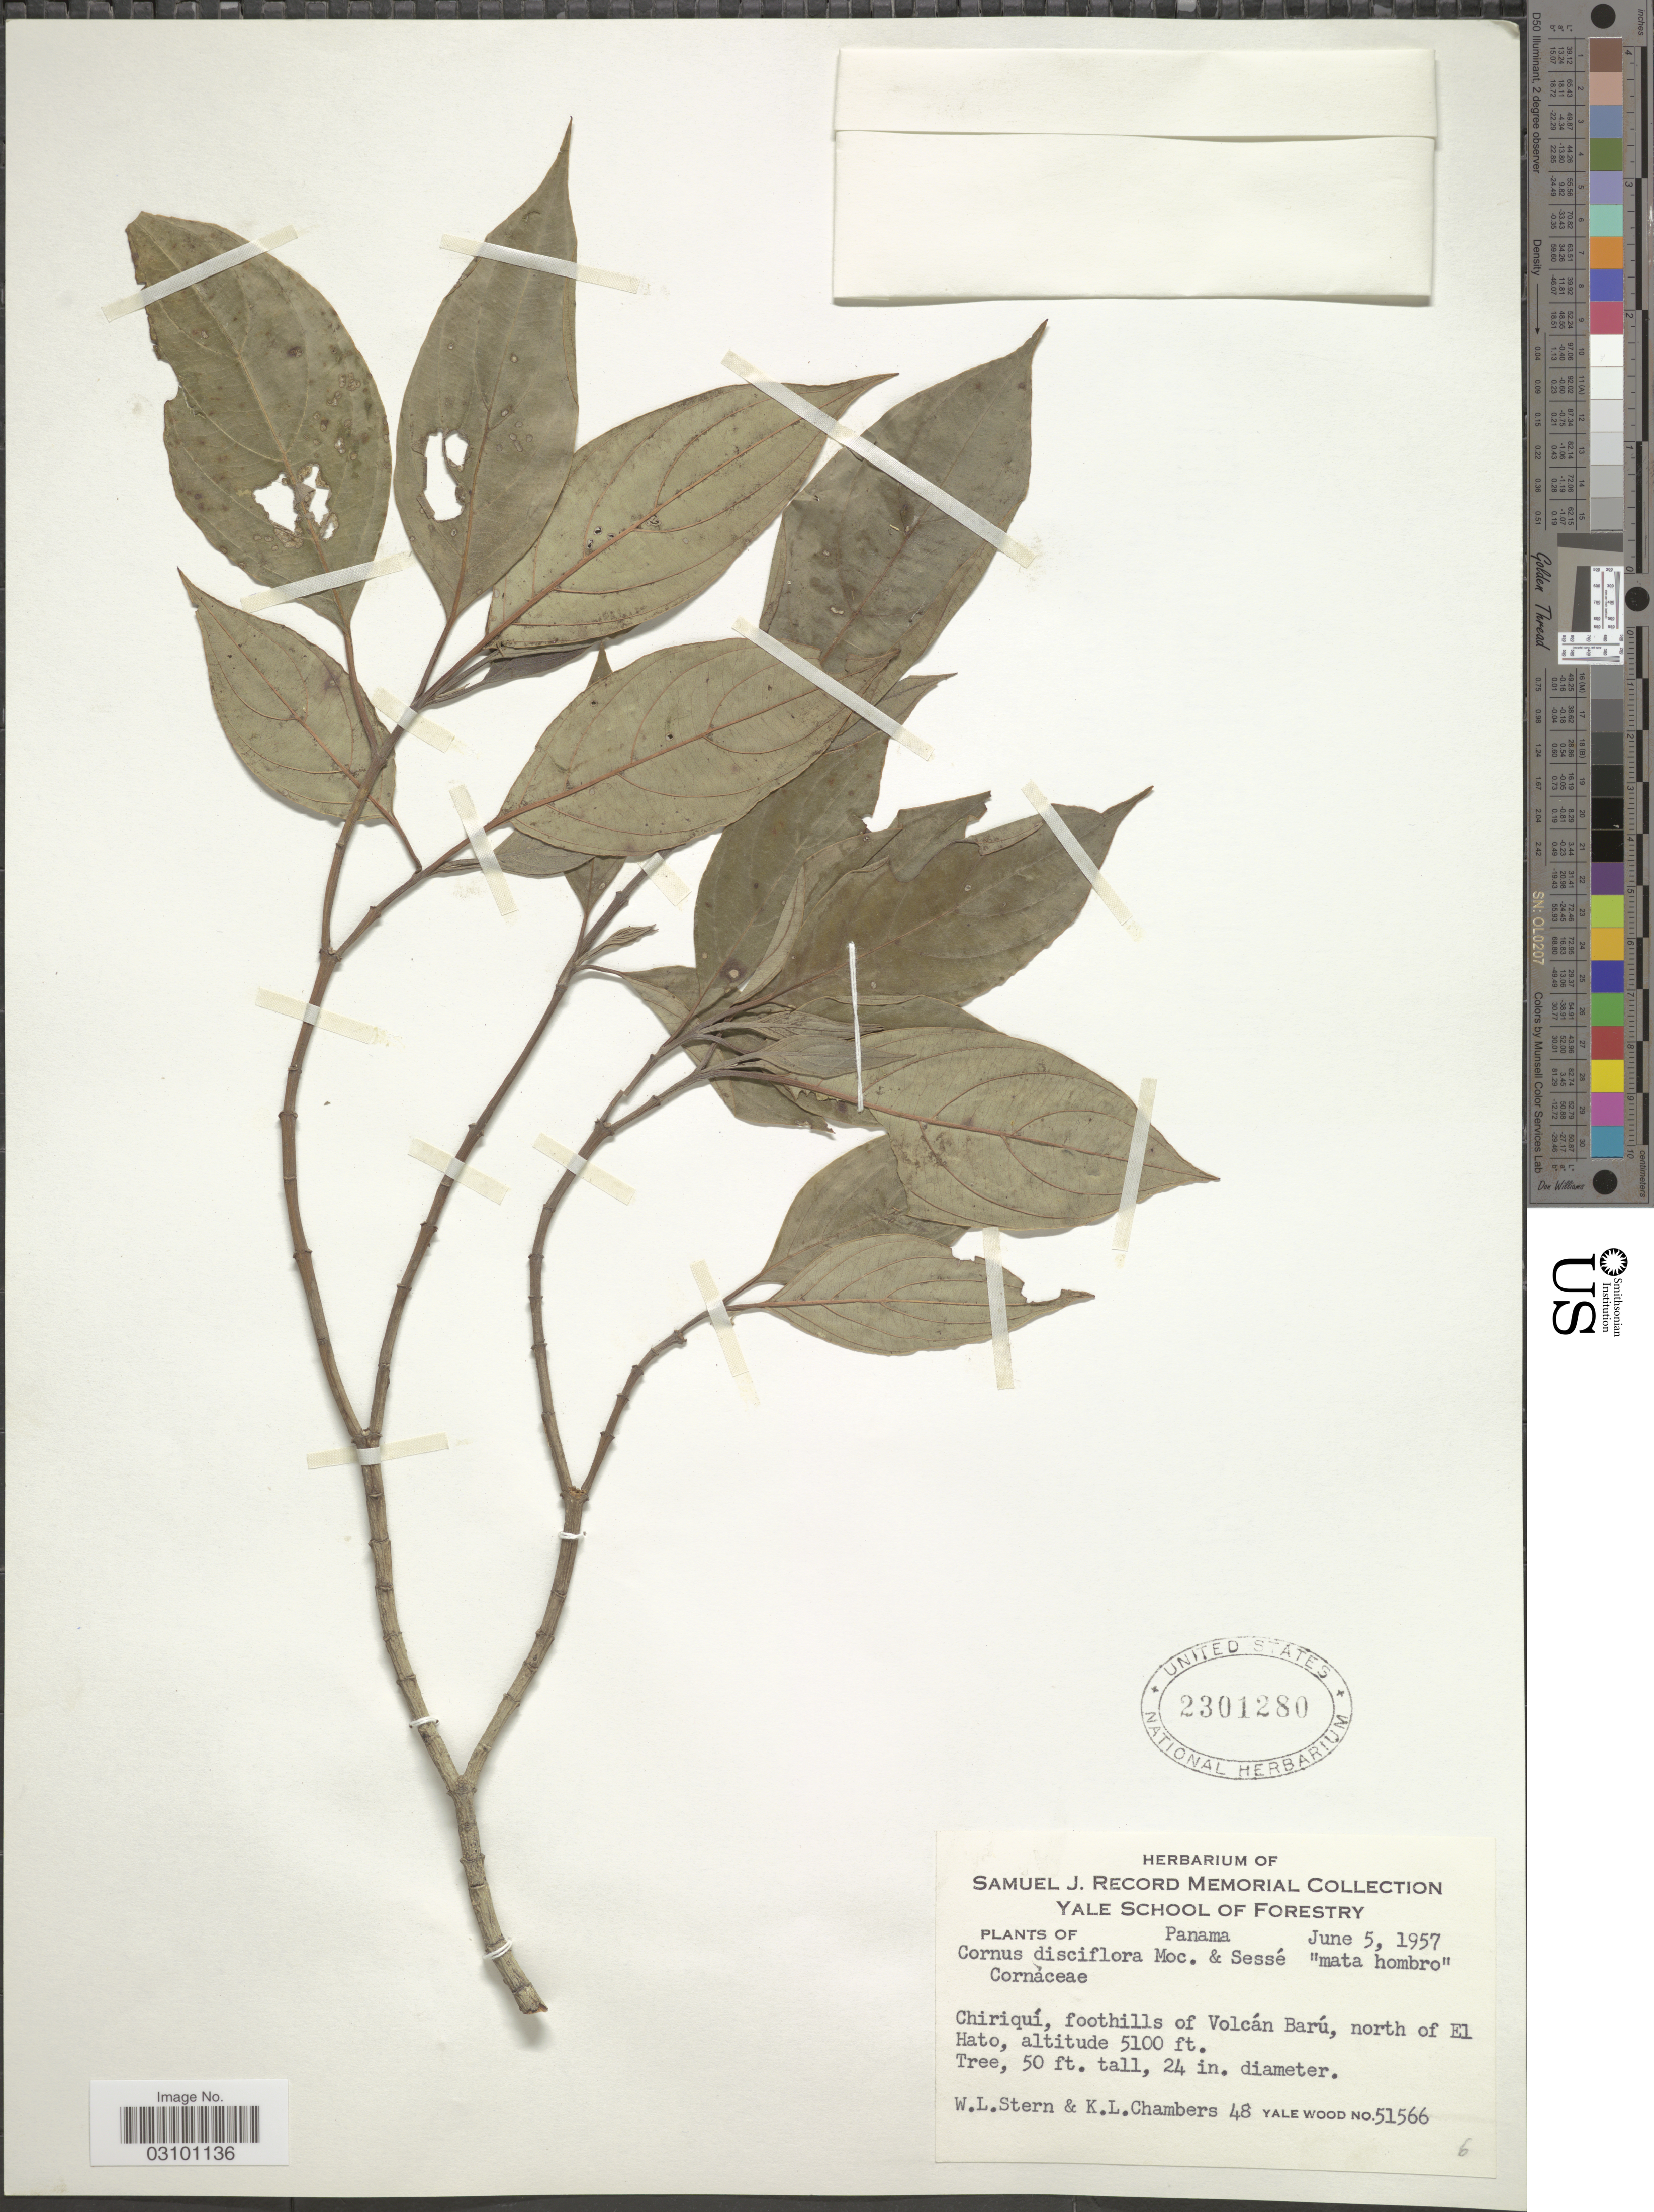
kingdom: Plantae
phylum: Tracheophyta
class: Magnoliopsida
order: Cornales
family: Cornaceae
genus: Cornus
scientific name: Cornus disciflora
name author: Moc. & Sessé ex DC.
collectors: W. L. Stern & K. Chambers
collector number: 48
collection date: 1957-06-05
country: Panama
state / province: Chiriqui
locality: Chiriquí, foothills of Volcán Barú, north of El Hato.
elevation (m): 1554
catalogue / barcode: US 2301280